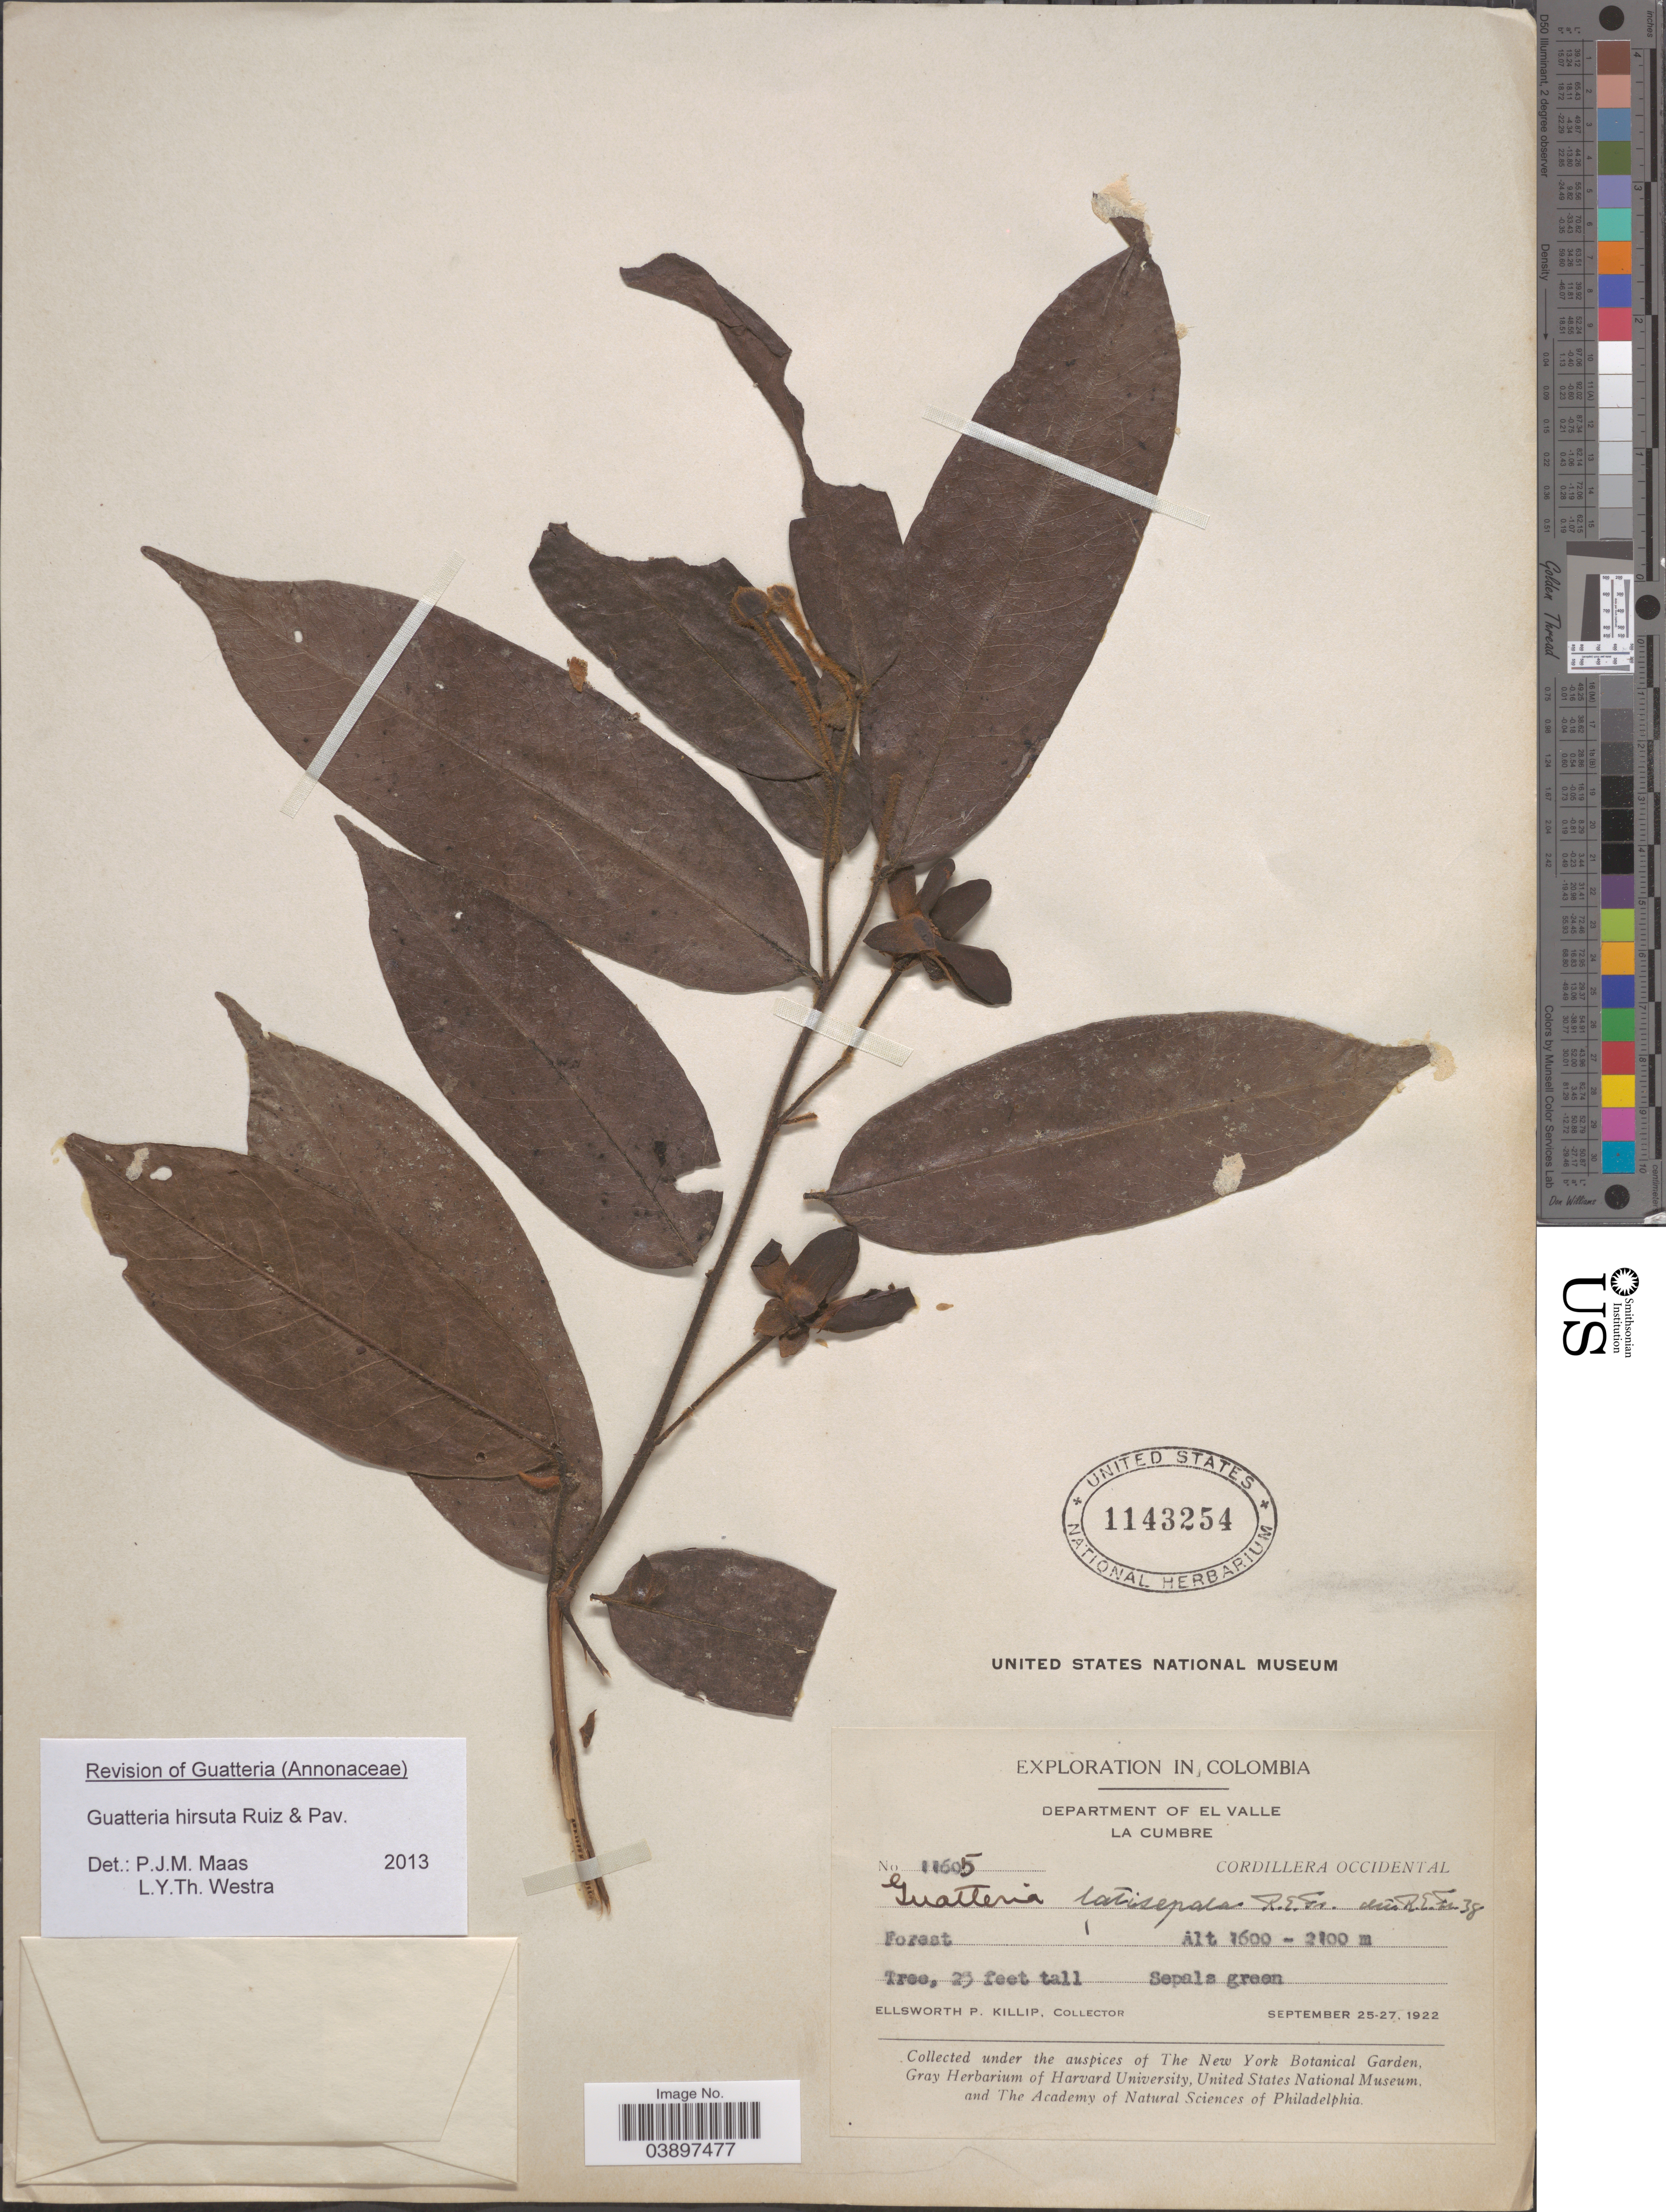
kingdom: Plantae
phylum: Tracheophyta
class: Magnoliopsida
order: Magnoliales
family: Annonaceae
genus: Guatteria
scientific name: Guatteria hirsuta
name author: Ruiz & Pav.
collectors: E. P. Killip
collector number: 11605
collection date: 1922-09-25/1922-09-27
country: Colombia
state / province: Valle del Cauca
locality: Department of El Valle. La Cumbre. Cordillera Occidental.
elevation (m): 1600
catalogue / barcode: US 1143254